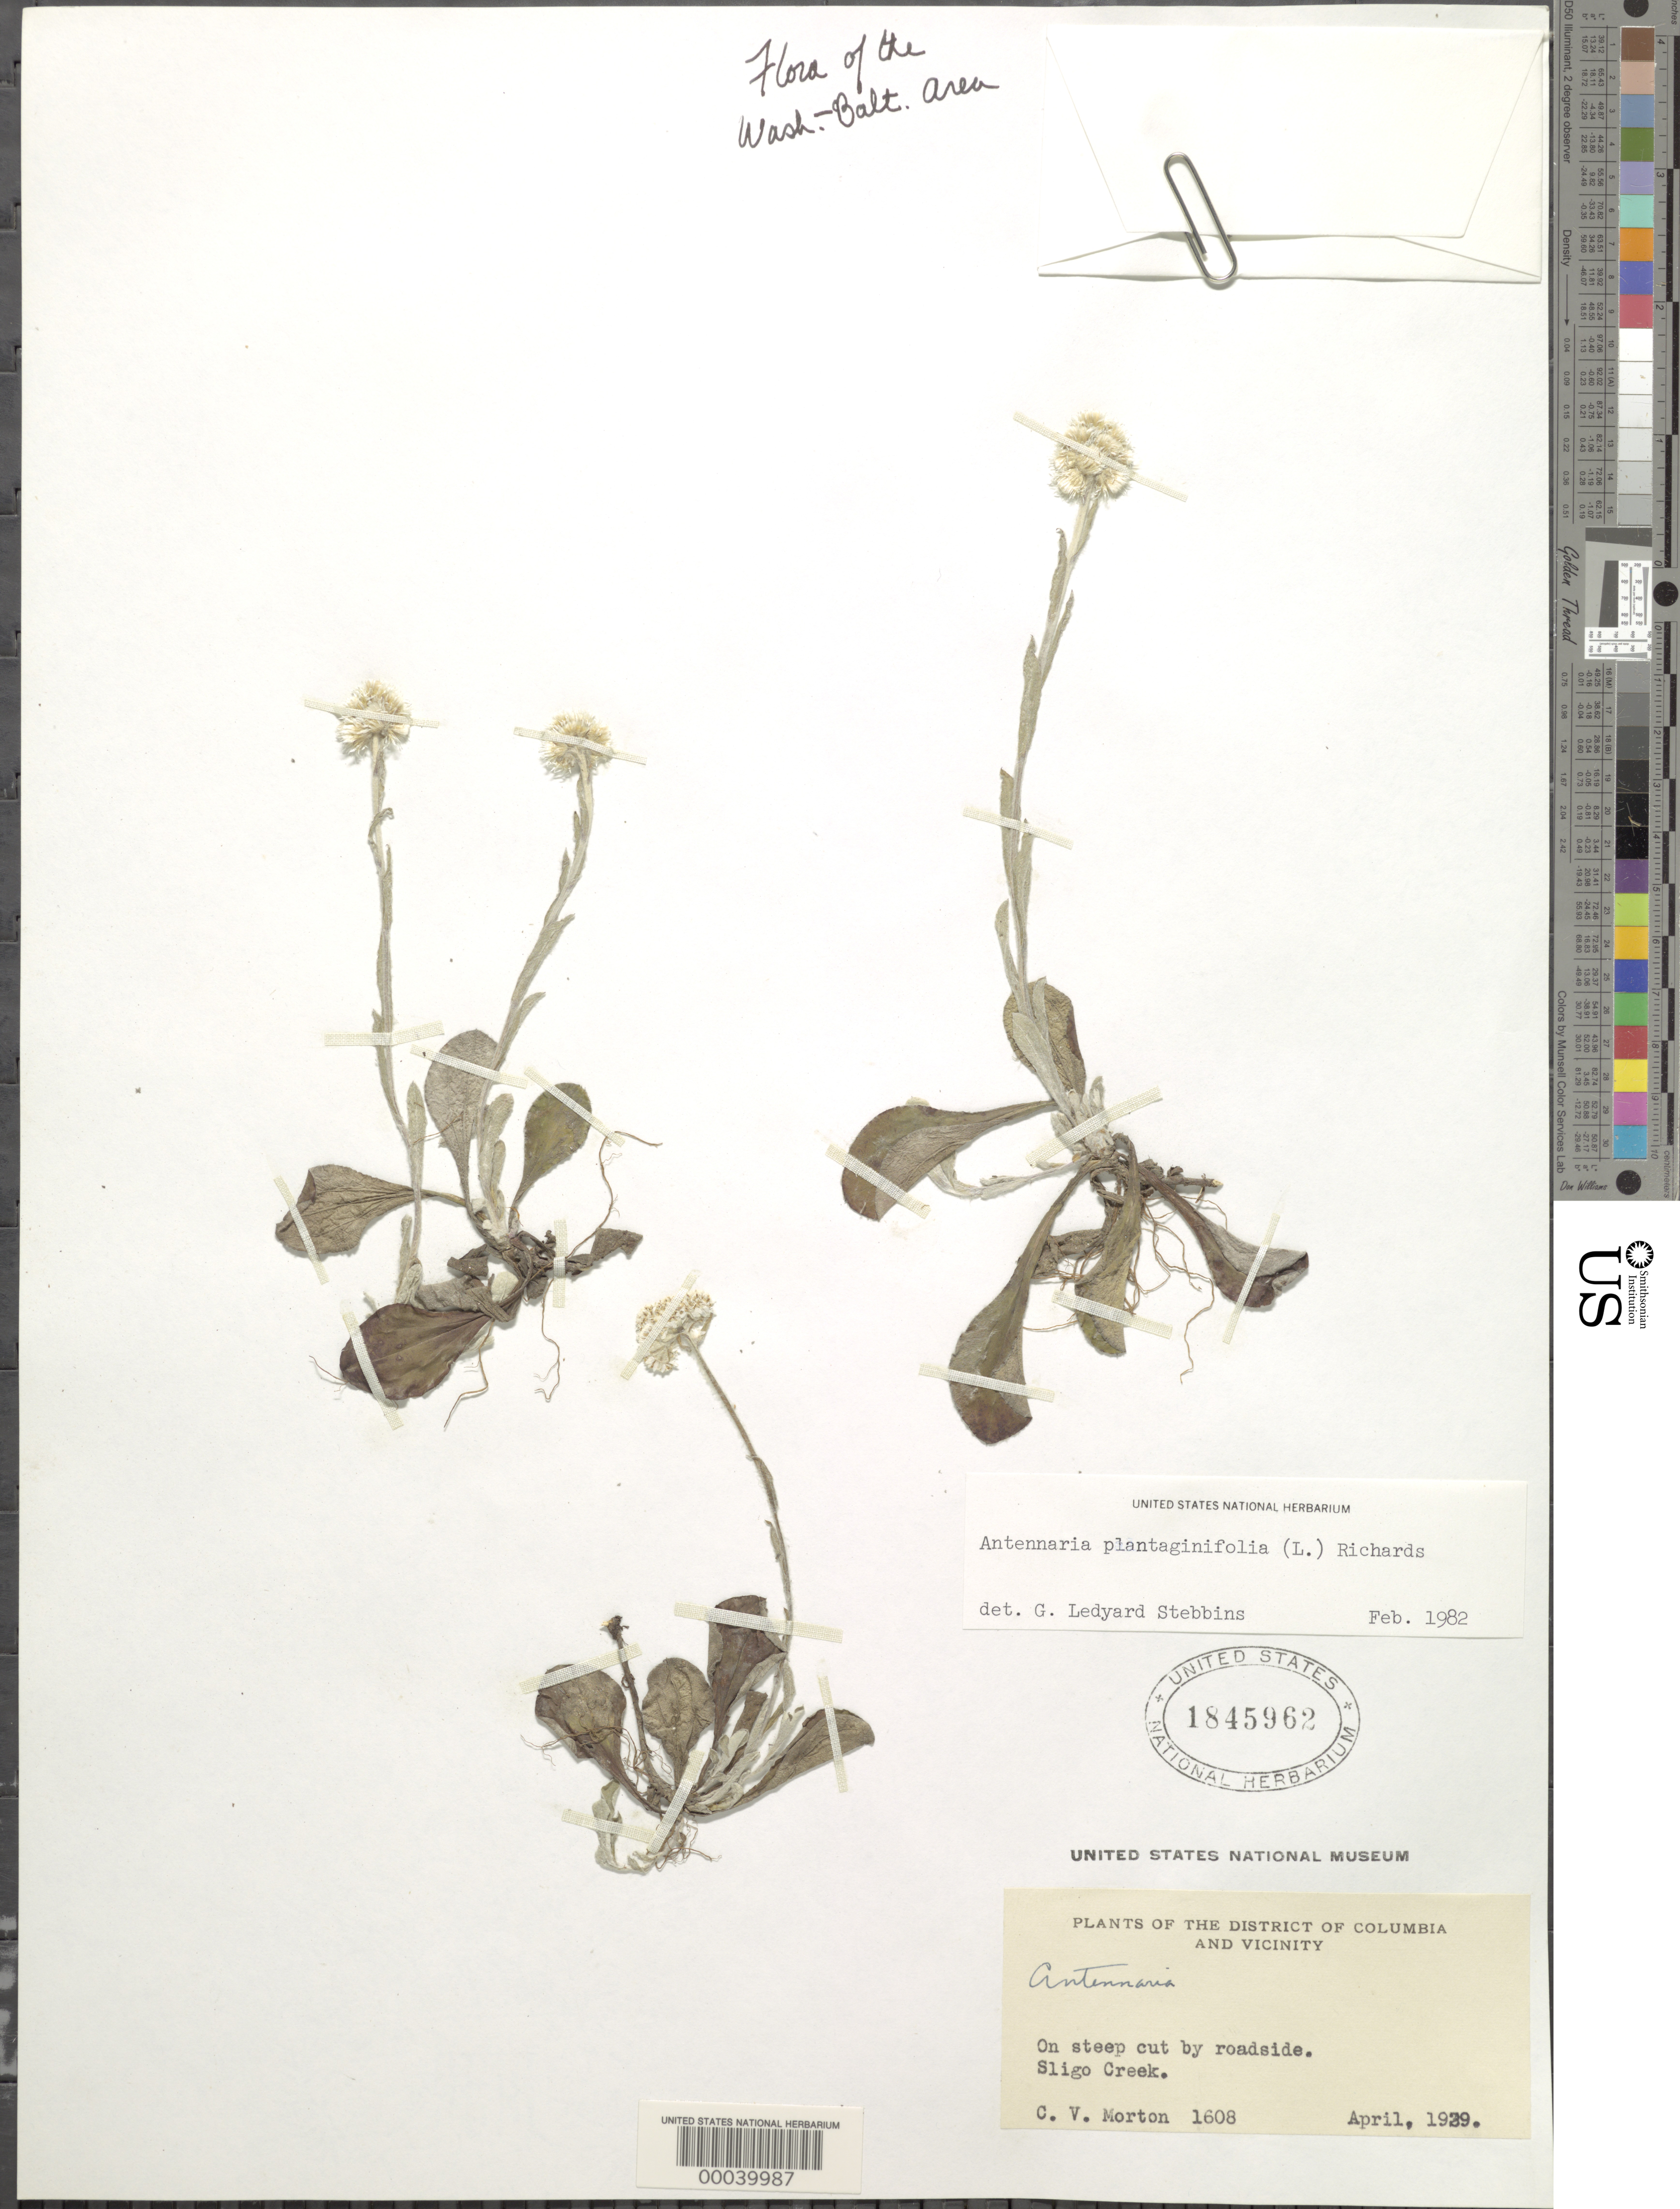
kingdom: Plantae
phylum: Tracheophyta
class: Magnoliopsida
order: Asterales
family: Asteraceae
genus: Antennaria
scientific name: Antennaria plantaginifolia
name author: (L.) Richardson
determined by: Stebbins, G. L.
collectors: C. V. Morton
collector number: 1608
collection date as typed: Apr 1929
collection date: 1929-04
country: United States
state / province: District of Columbia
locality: Sligo Creek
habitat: Steep cut by road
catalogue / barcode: US 1845962